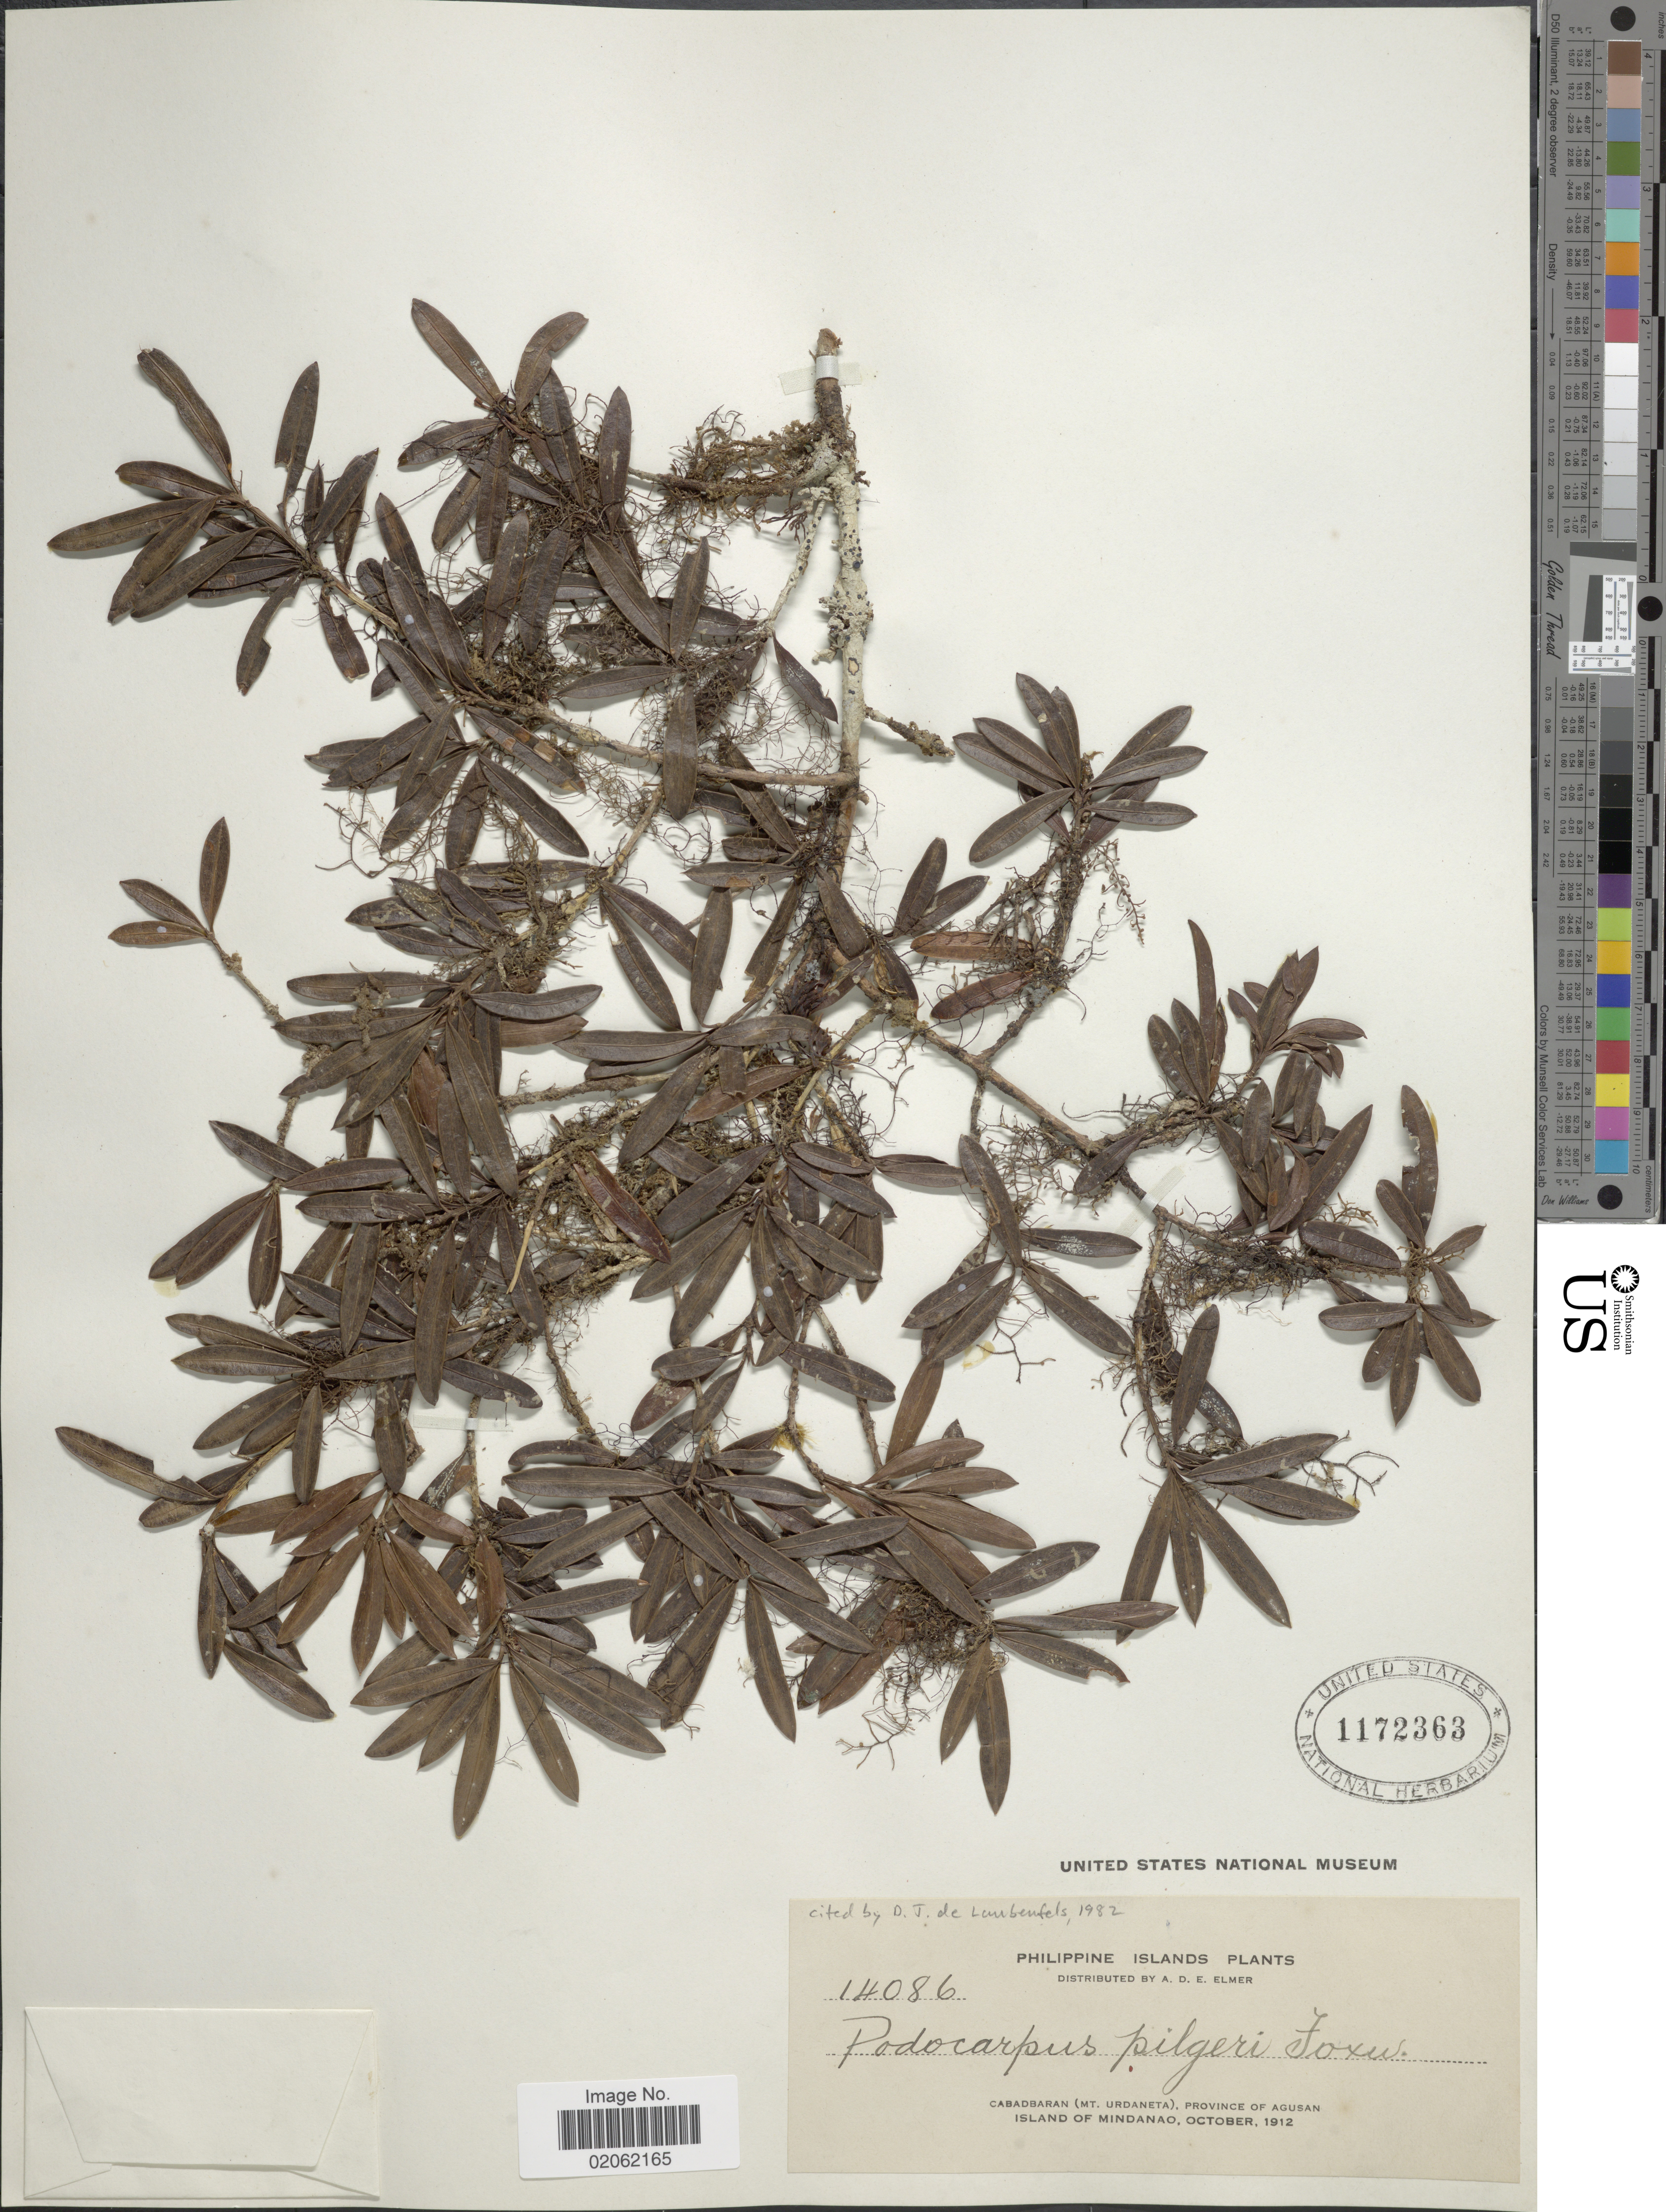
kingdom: Plantae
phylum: Tracheophyta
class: Pinopsida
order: Pinales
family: Podocarpaceae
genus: Podocarpus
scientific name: Podocarpus pilgeri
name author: Foxw.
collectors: A. D. E. Elmer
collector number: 14086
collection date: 1912-10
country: Philippines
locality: Philippine Islands, Cabadbaran (Mt Urdaneta), Province of Agusan, Island of Mindanao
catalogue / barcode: US 1172363